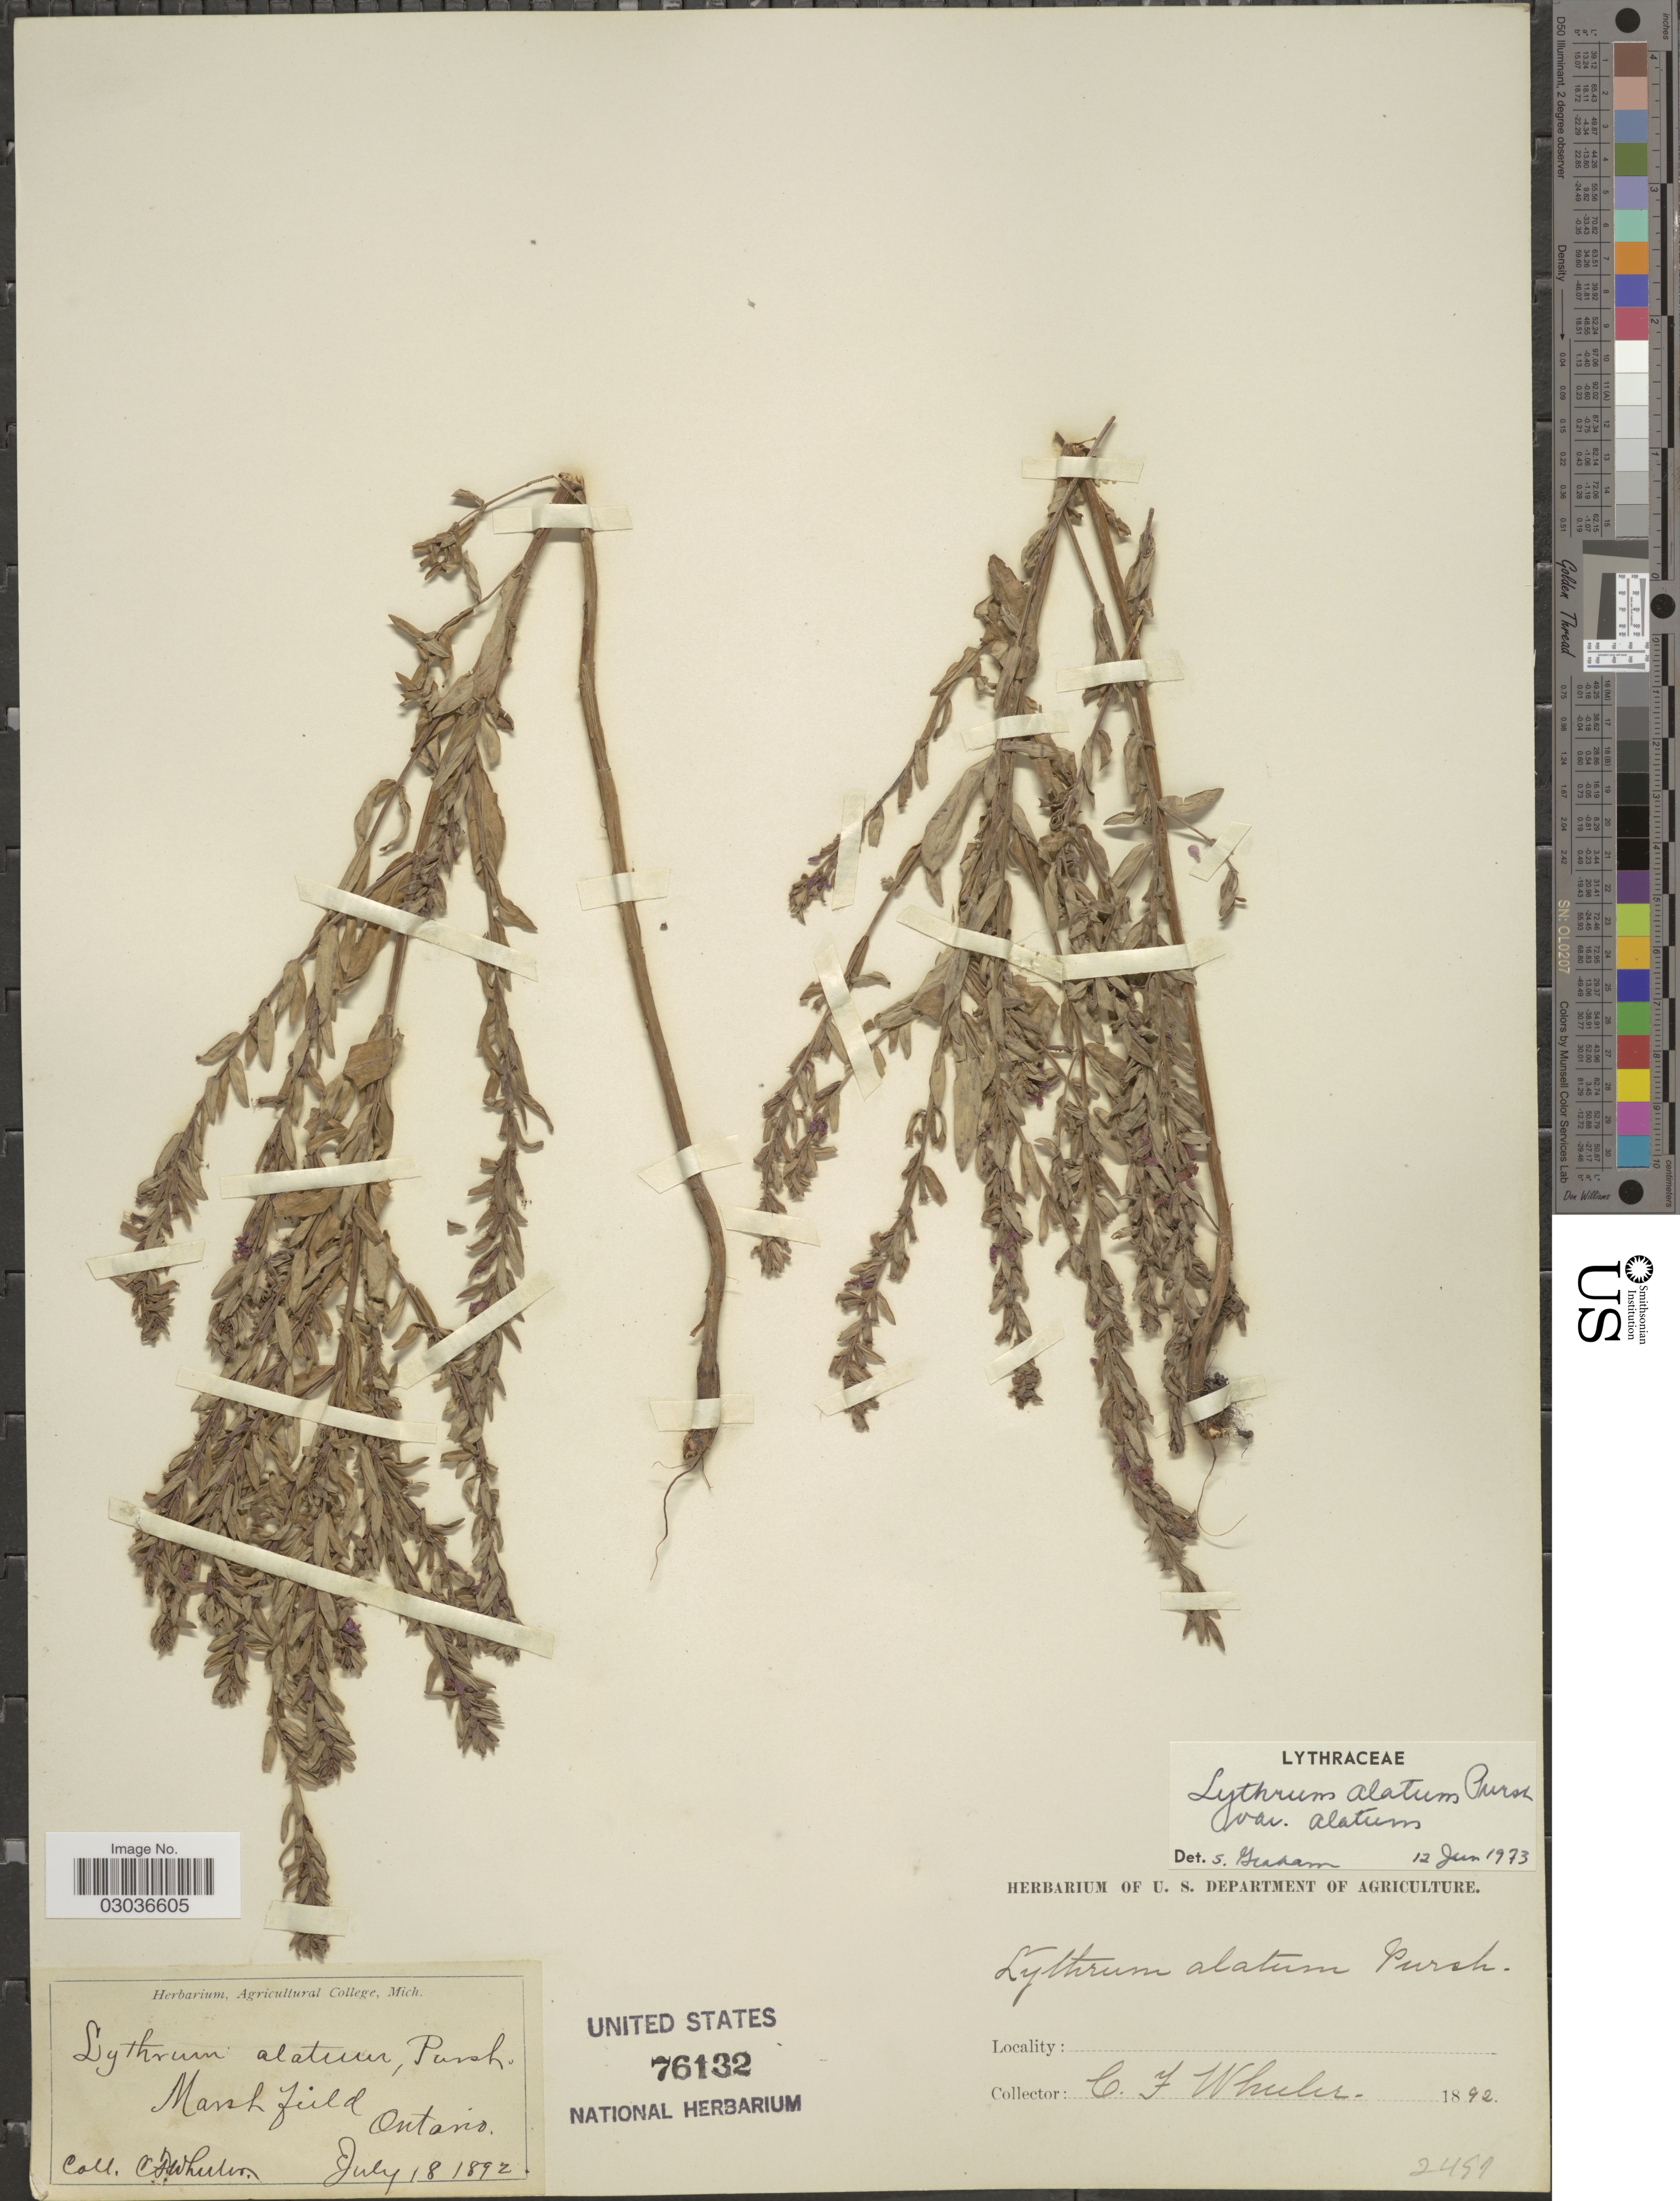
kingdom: Plantae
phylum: Tracheophyta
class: Magnoliopsida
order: Myrtales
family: Lythraceae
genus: Lythrum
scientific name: Lythrum alatum var. alatum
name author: Pursh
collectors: C. Wheeler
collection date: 1892-07-18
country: Canada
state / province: Ontario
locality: Marsh Field.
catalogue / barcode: US 76132